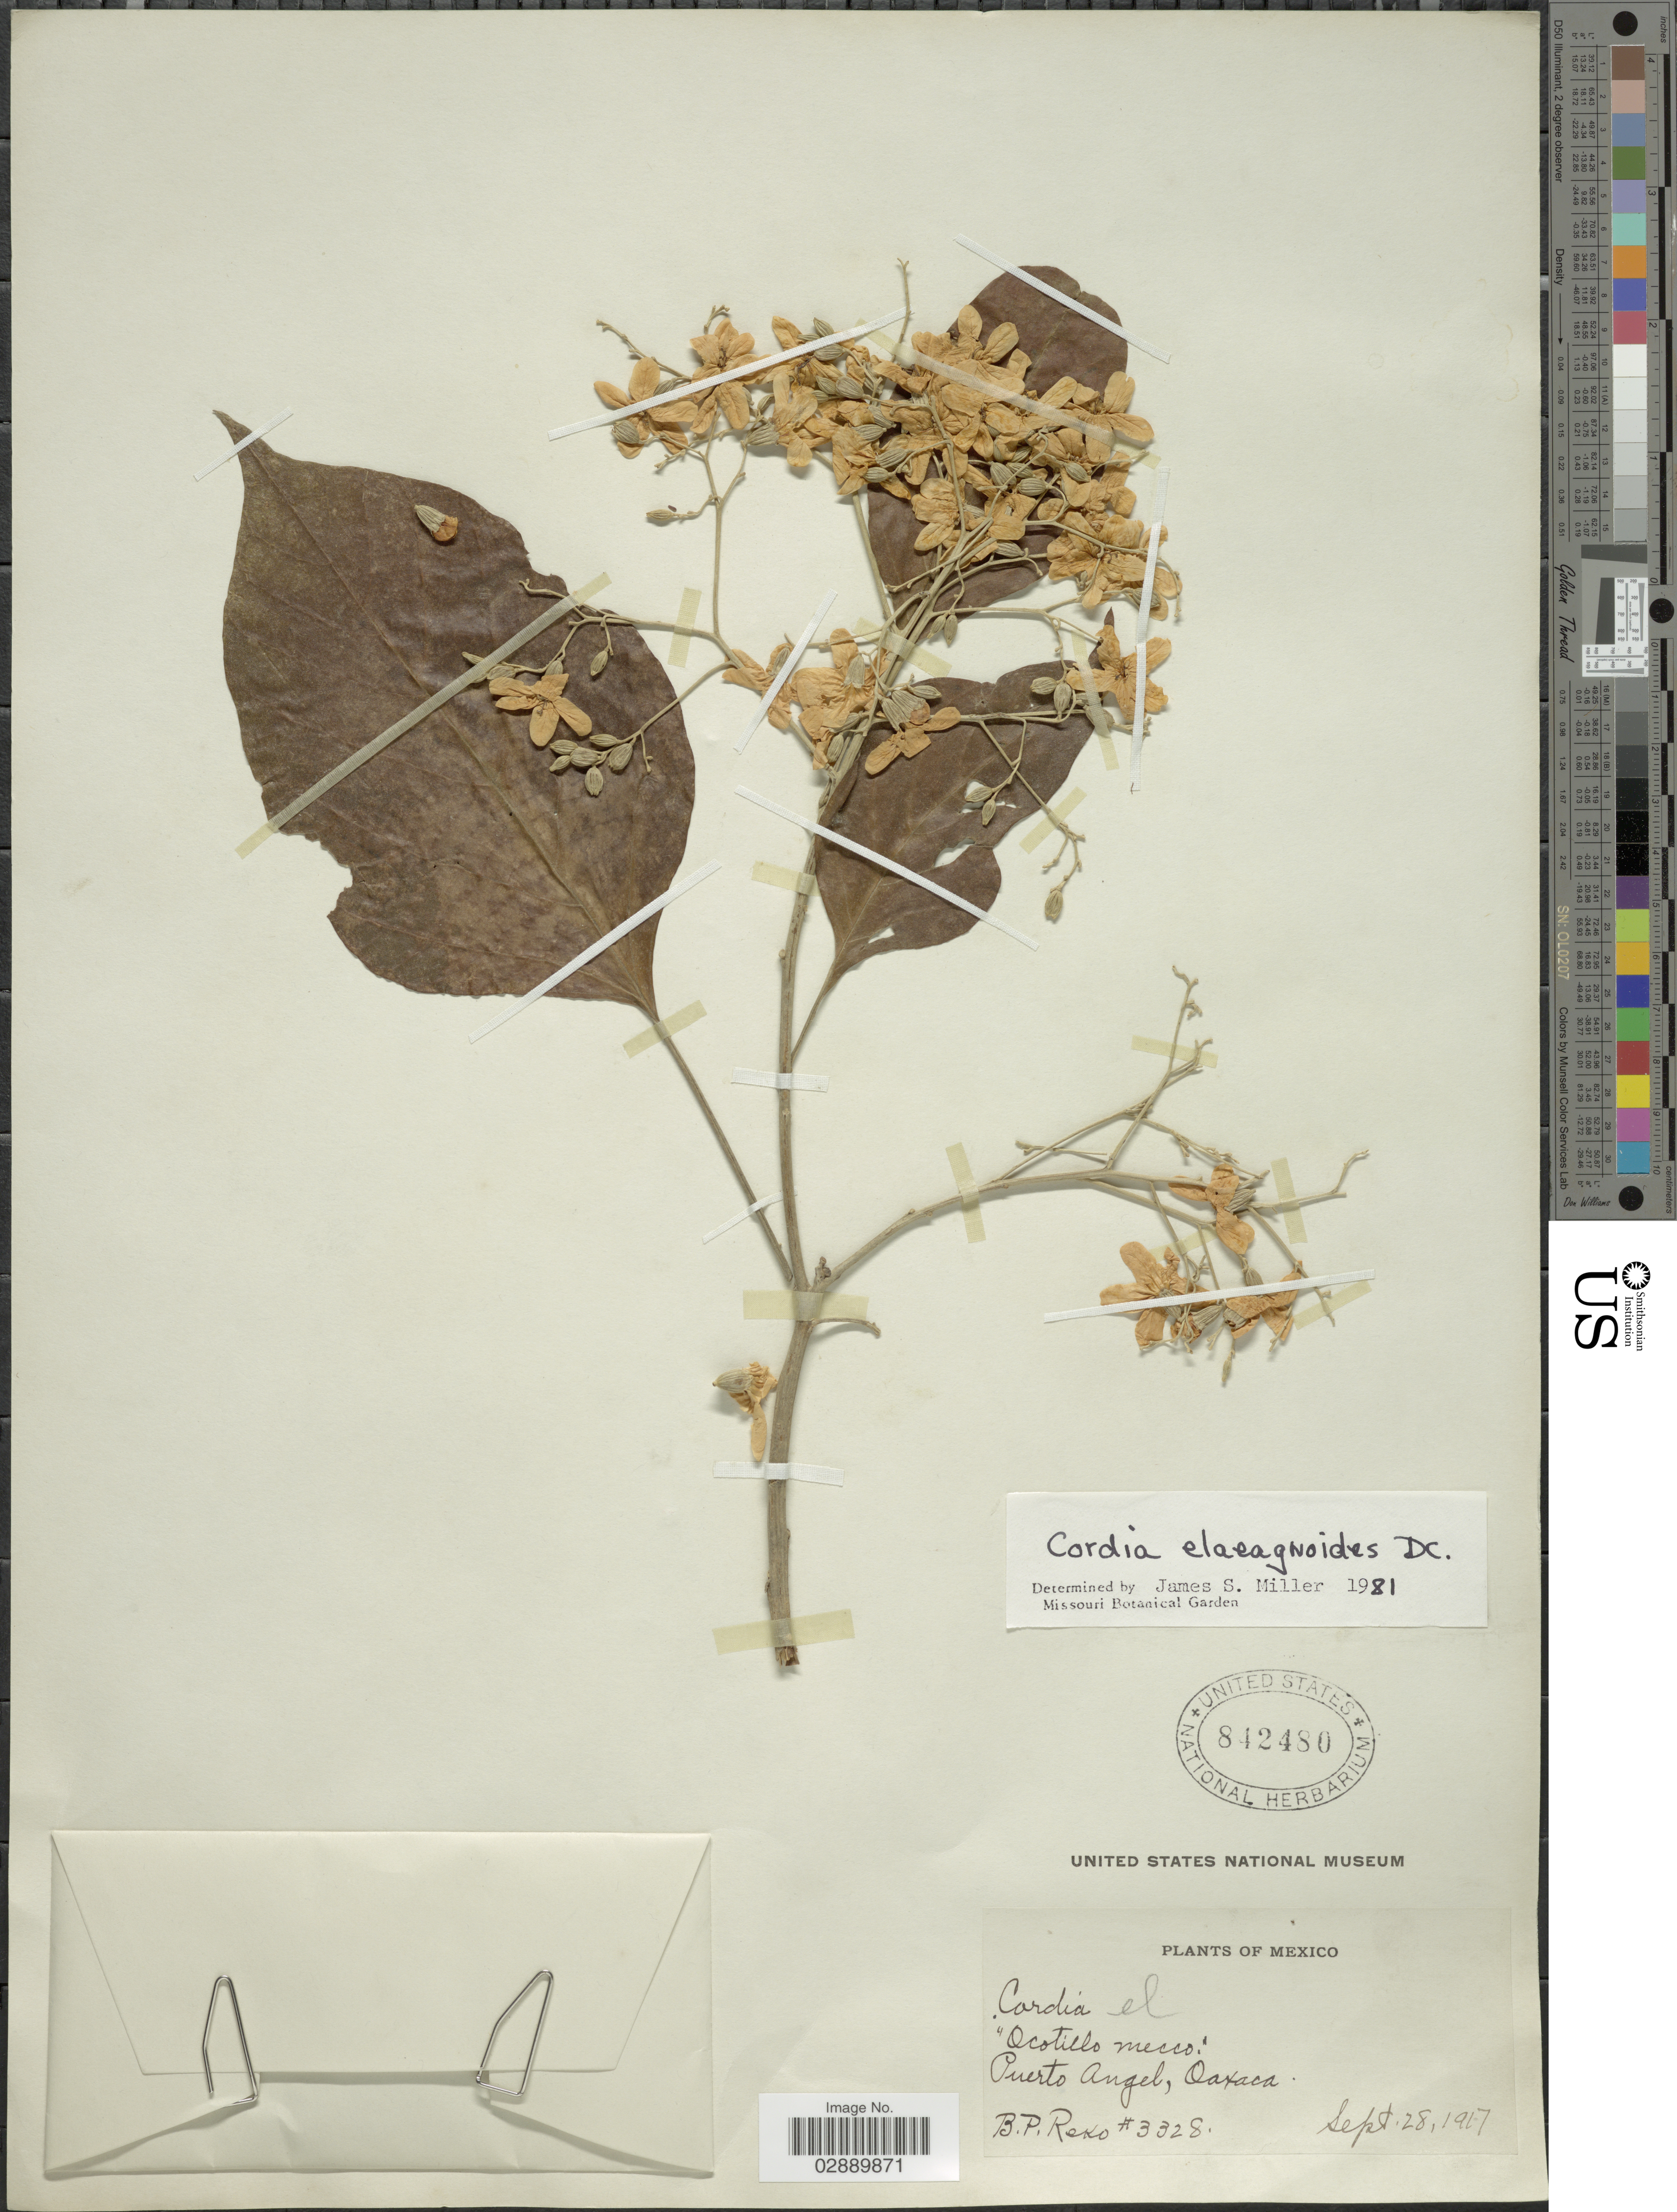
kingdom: Plantae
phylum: Tracheophyta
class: Magnoliopsida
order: Boraginales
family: Cordiaceae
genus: Cordia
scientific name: Cordia elaeagnoides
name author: A. DC.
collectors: B. P. Reko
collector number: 3328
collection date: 1917-09-28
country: Mexico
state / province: Oaxaca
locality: Puerto Angel.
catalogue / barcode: US 842480